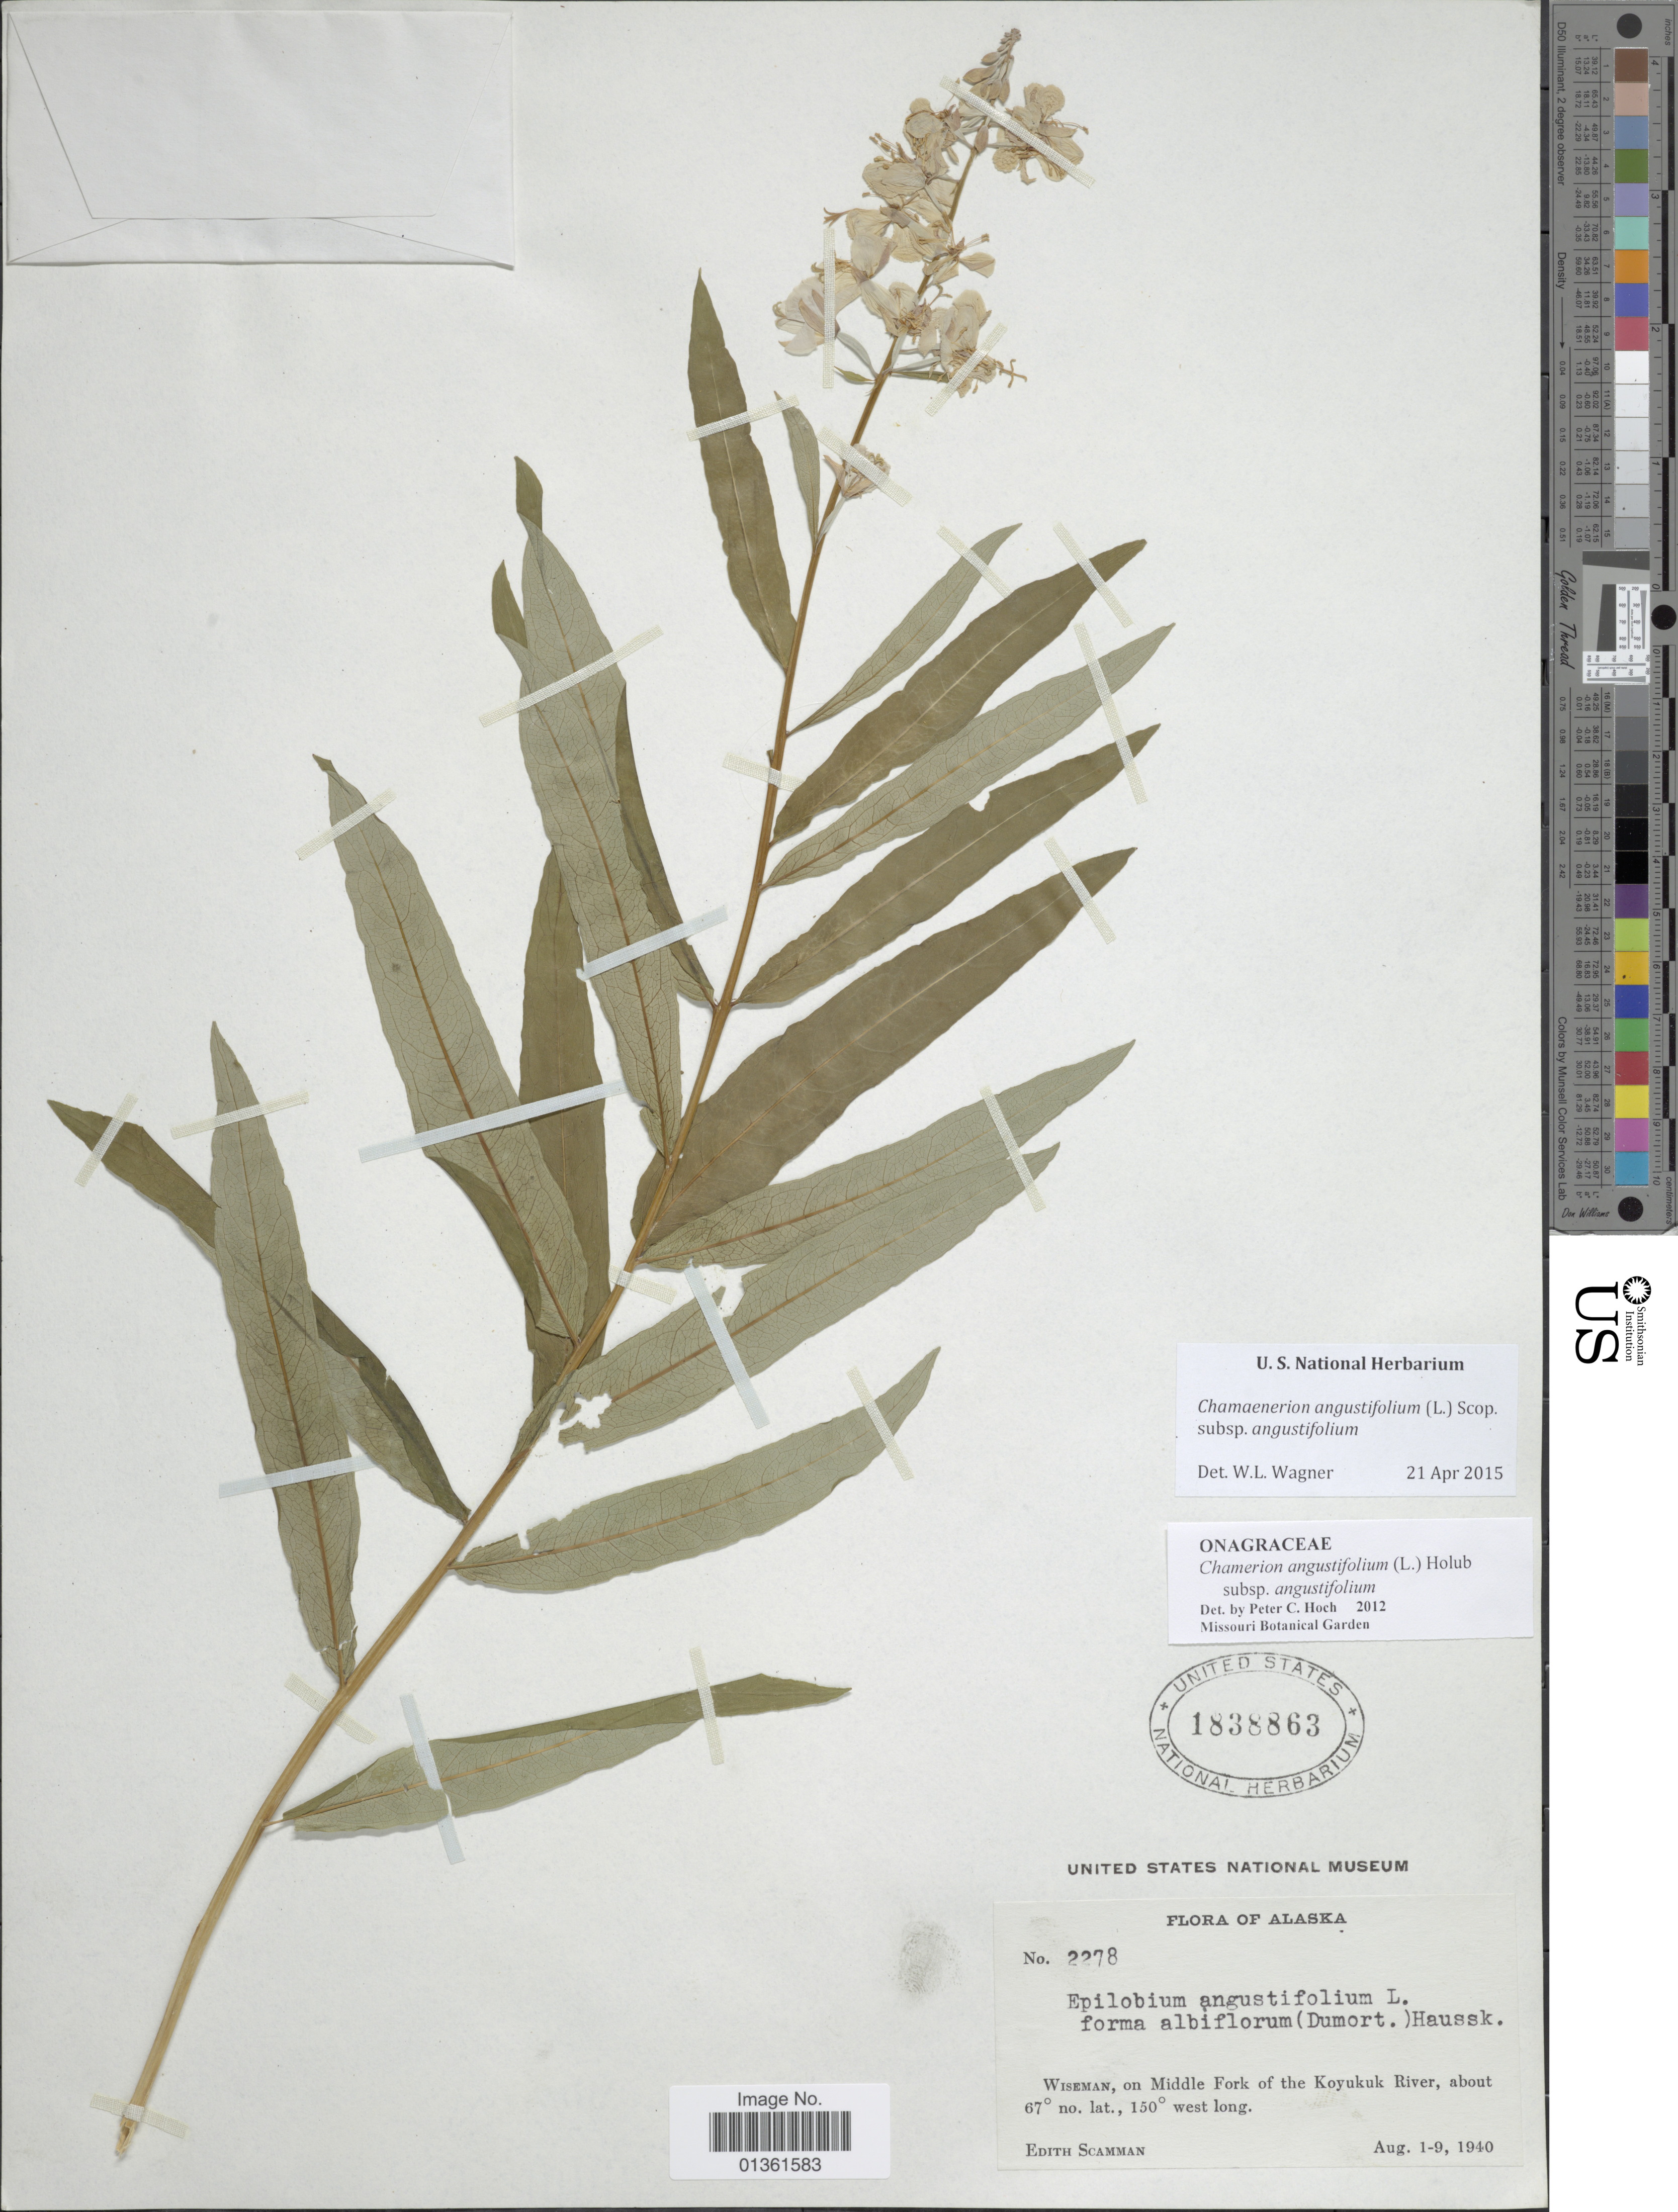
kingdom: Plantae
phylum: Tracheophyta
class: Magnoliopsida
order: Myrtales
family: Onagraceae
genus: Chamaenerion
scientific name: Chamaenerion angustifolium subsp. angustifolium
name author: (L.) Scop.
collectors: E. Scamman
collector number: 2278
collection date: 1940-08-01/1940-08-09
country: United States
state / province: Alaska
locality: Wiseman, on Middle Fork of the Koyukuk River.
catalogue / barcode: US 1838863